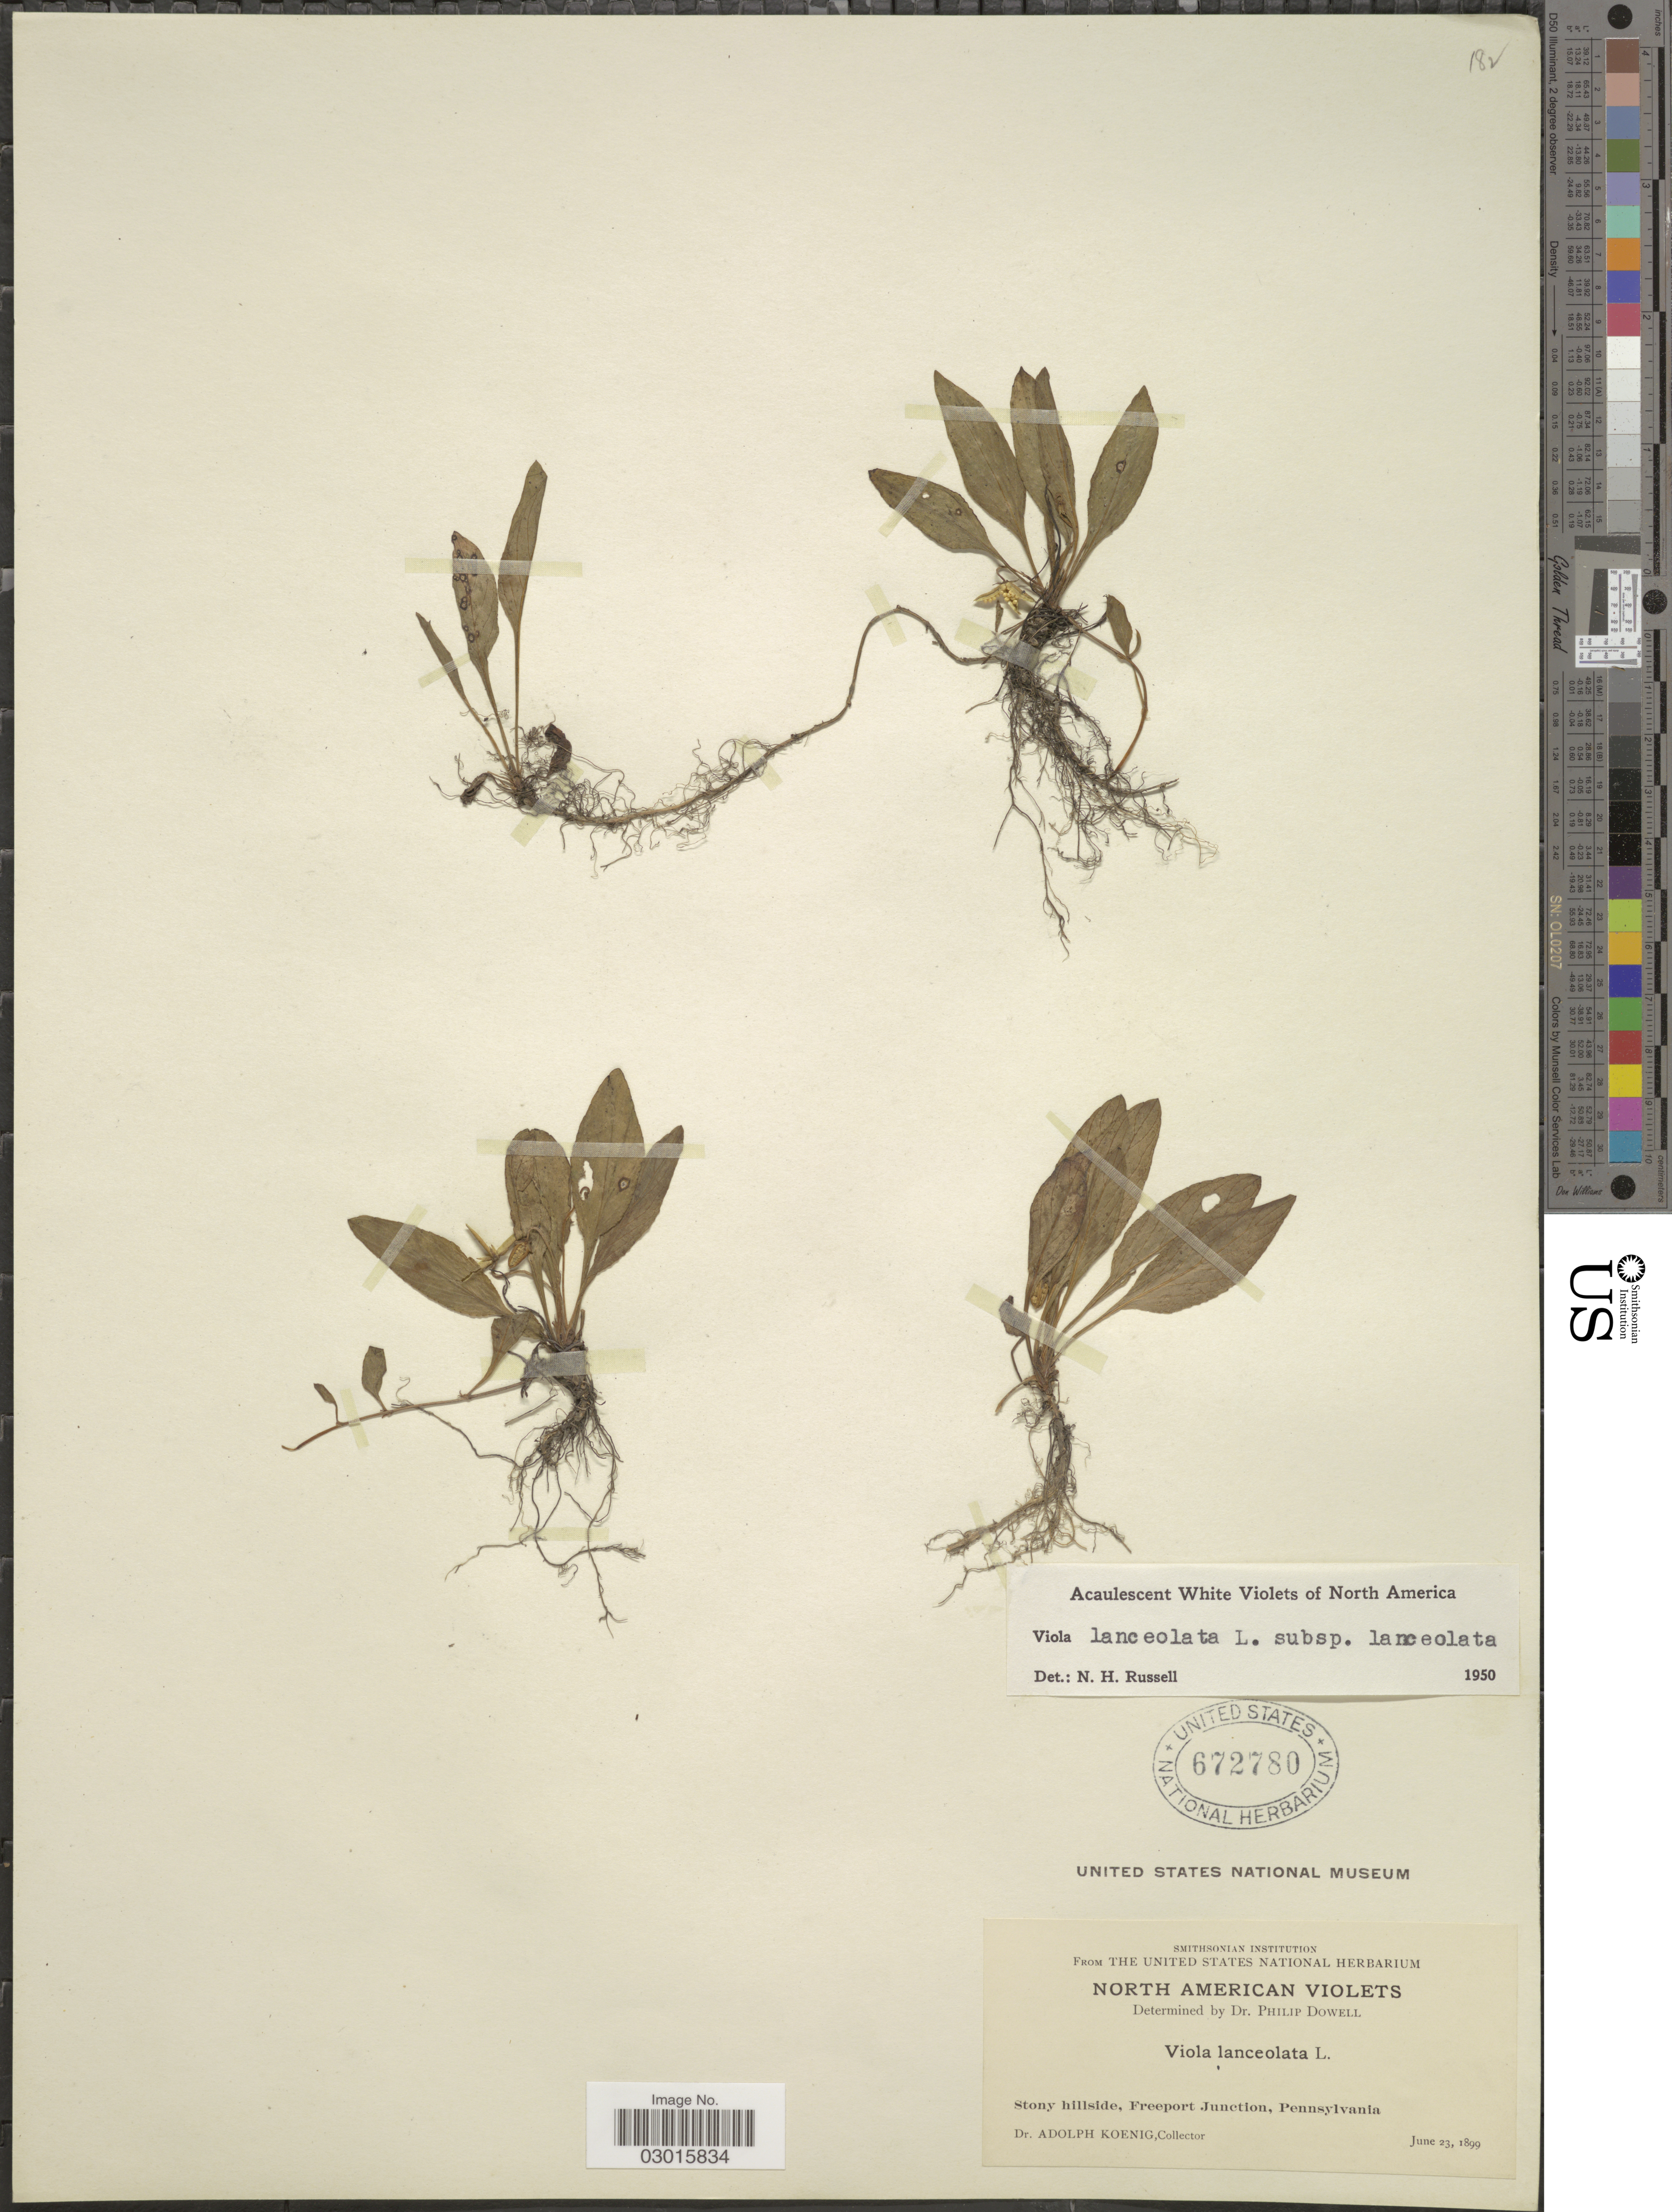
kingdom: Plantae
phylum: Tracheophyta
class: Magnoliopsida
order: Malpighiales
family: Violaceae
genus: Viola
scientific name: Viola lanceolata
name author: L.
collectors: A. Koenig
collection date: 1899-06-23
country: United States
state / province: Pennsylvania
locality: Stony hillside, Freeport Junction.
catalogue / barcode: US 672780